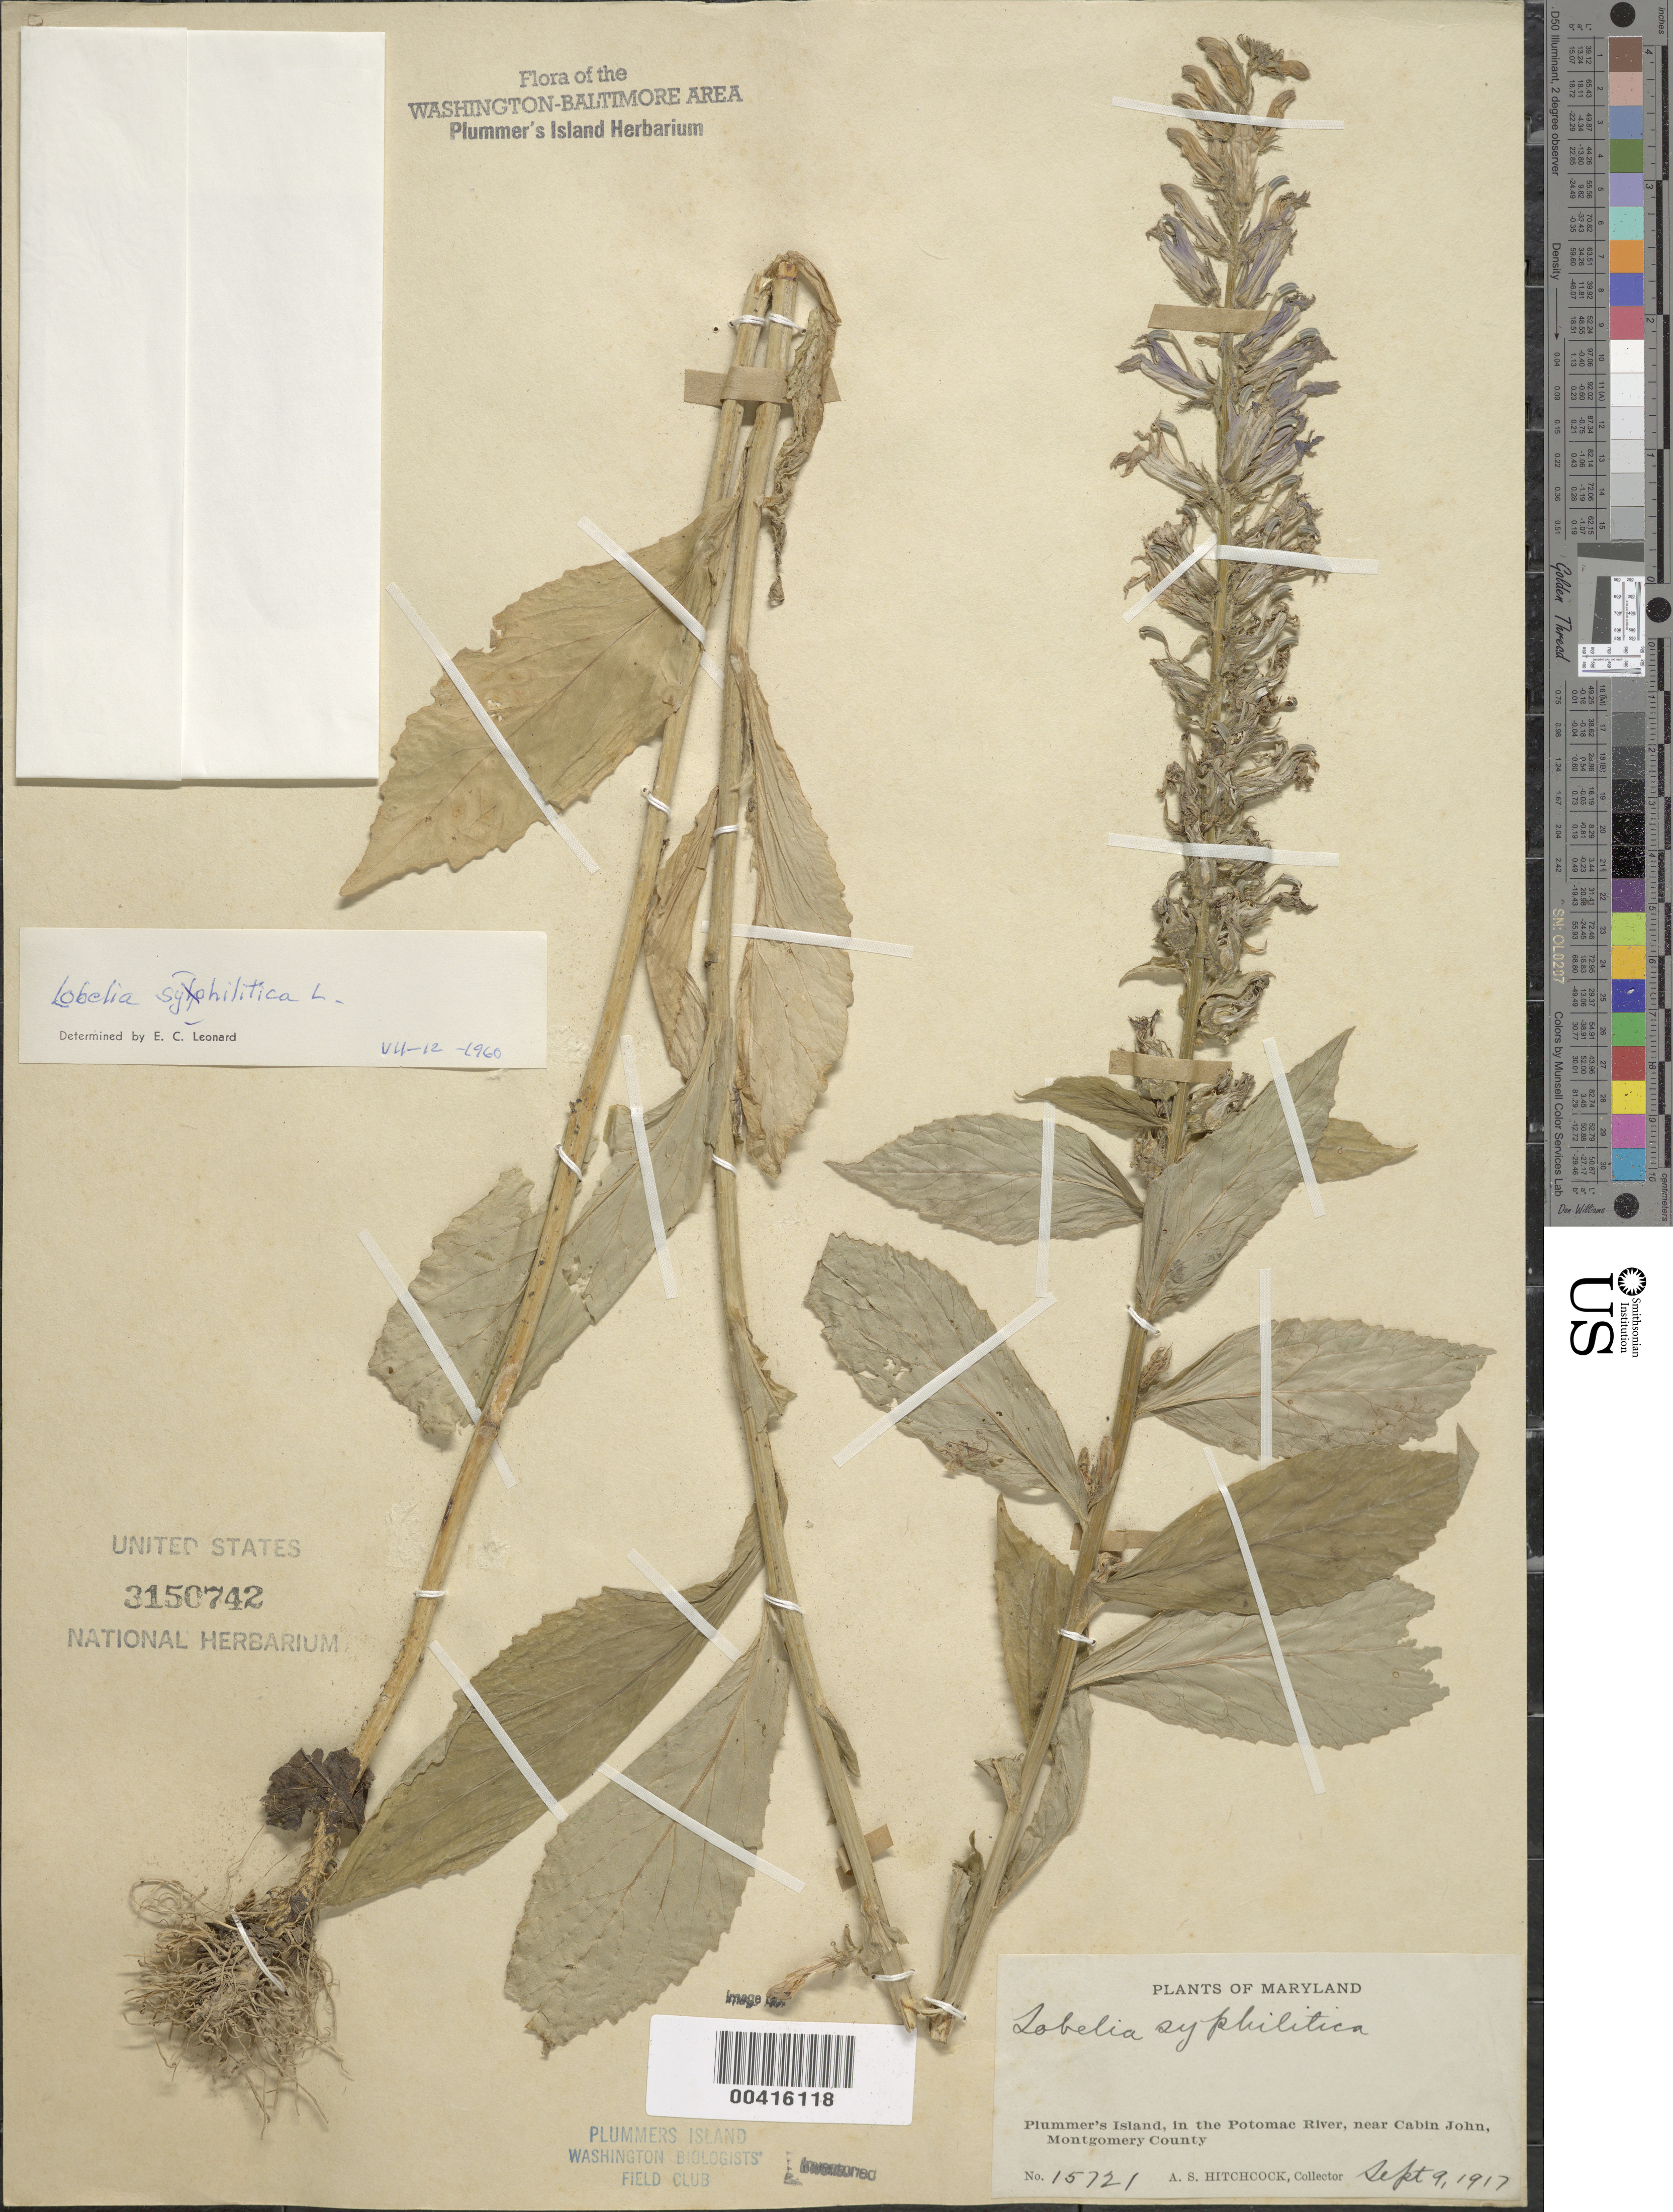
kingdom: Plantae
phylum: Tracheophyta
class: Magnoliopsida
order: Asterales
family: Campanulaceae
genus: Lobelia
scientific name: Lobelia siphilitica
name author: L.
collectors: A. S. Hitchcock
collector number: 15721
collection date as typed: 09 Sep 1917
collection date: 1917-09-09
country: United States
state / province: Maryland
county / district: Montgomery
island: Plummers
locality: Plummer's Island C. & O. Canal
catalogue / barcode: US 3150742